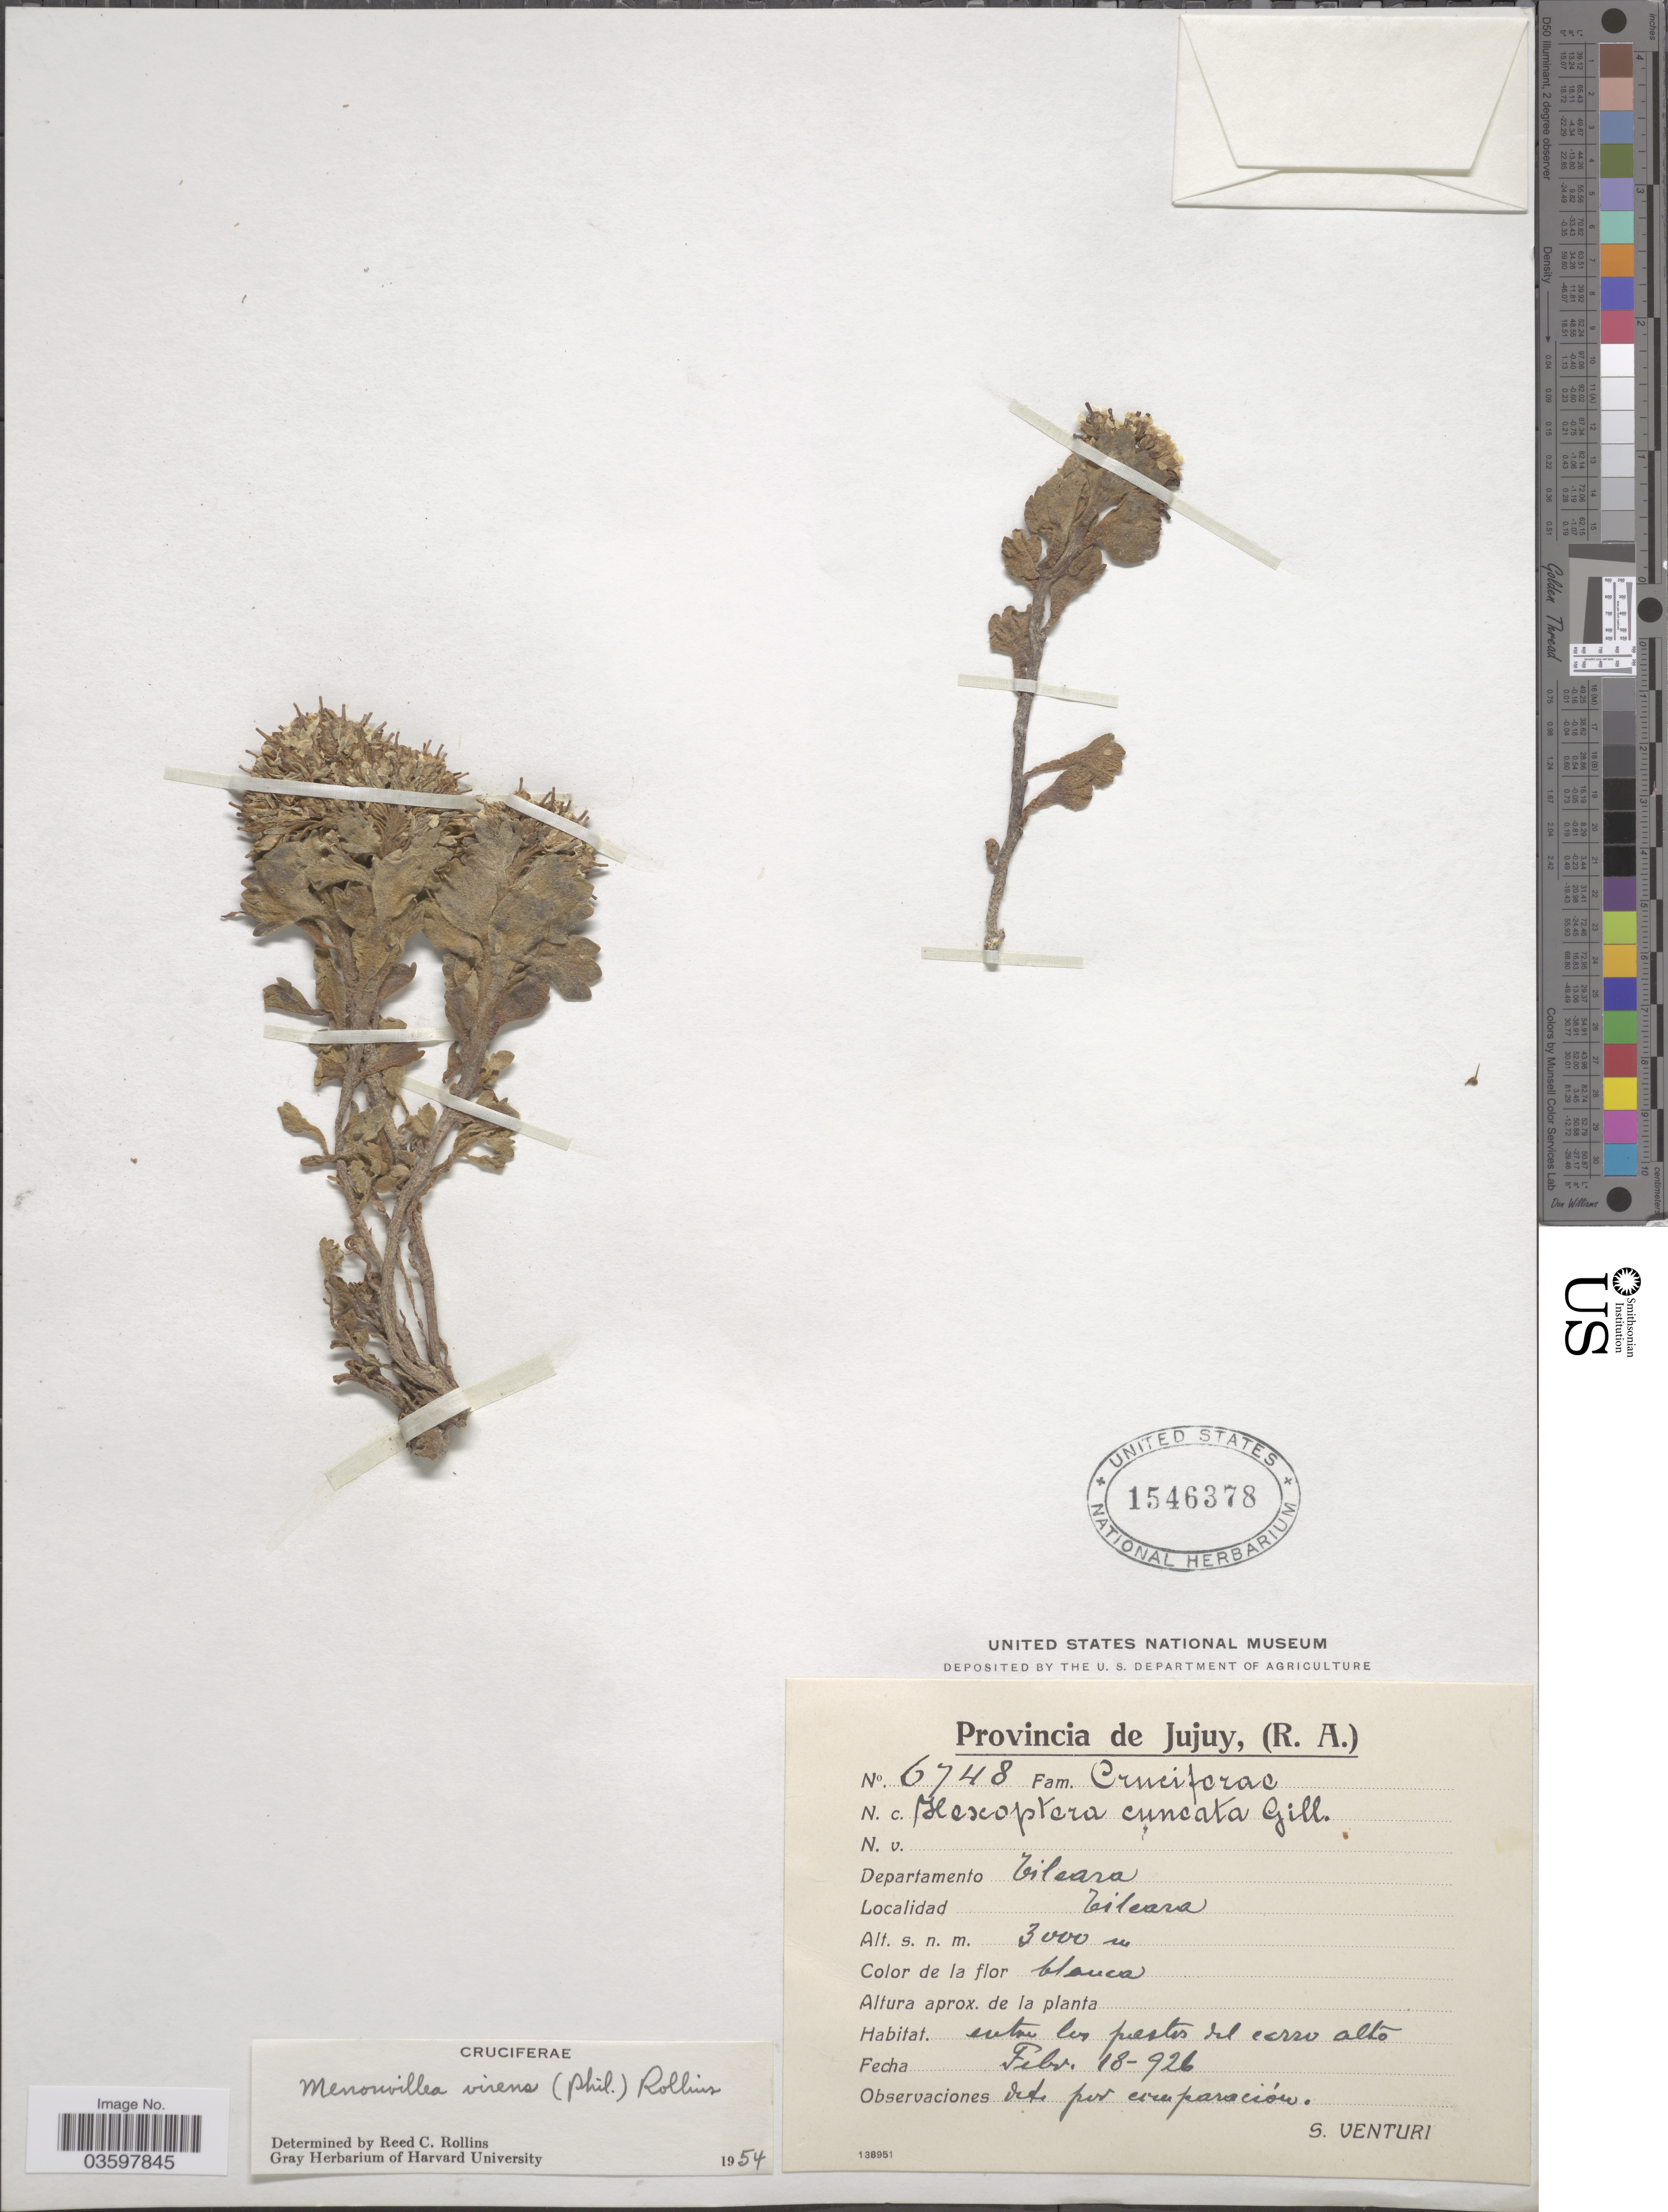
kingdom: Plantae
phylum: Tracheophyta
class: Magnoliopsida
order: Brassicales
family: Brassicaceae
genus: Menonvillea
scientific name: Menonvillea virens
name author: (Phil.) Rollins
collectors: S. Venturi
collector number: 6748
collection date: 1926-02-18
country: Argentina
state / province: Jujuy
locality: Departamento Tilcara. Tilcara.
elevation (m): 3000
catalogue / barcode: US 1546378